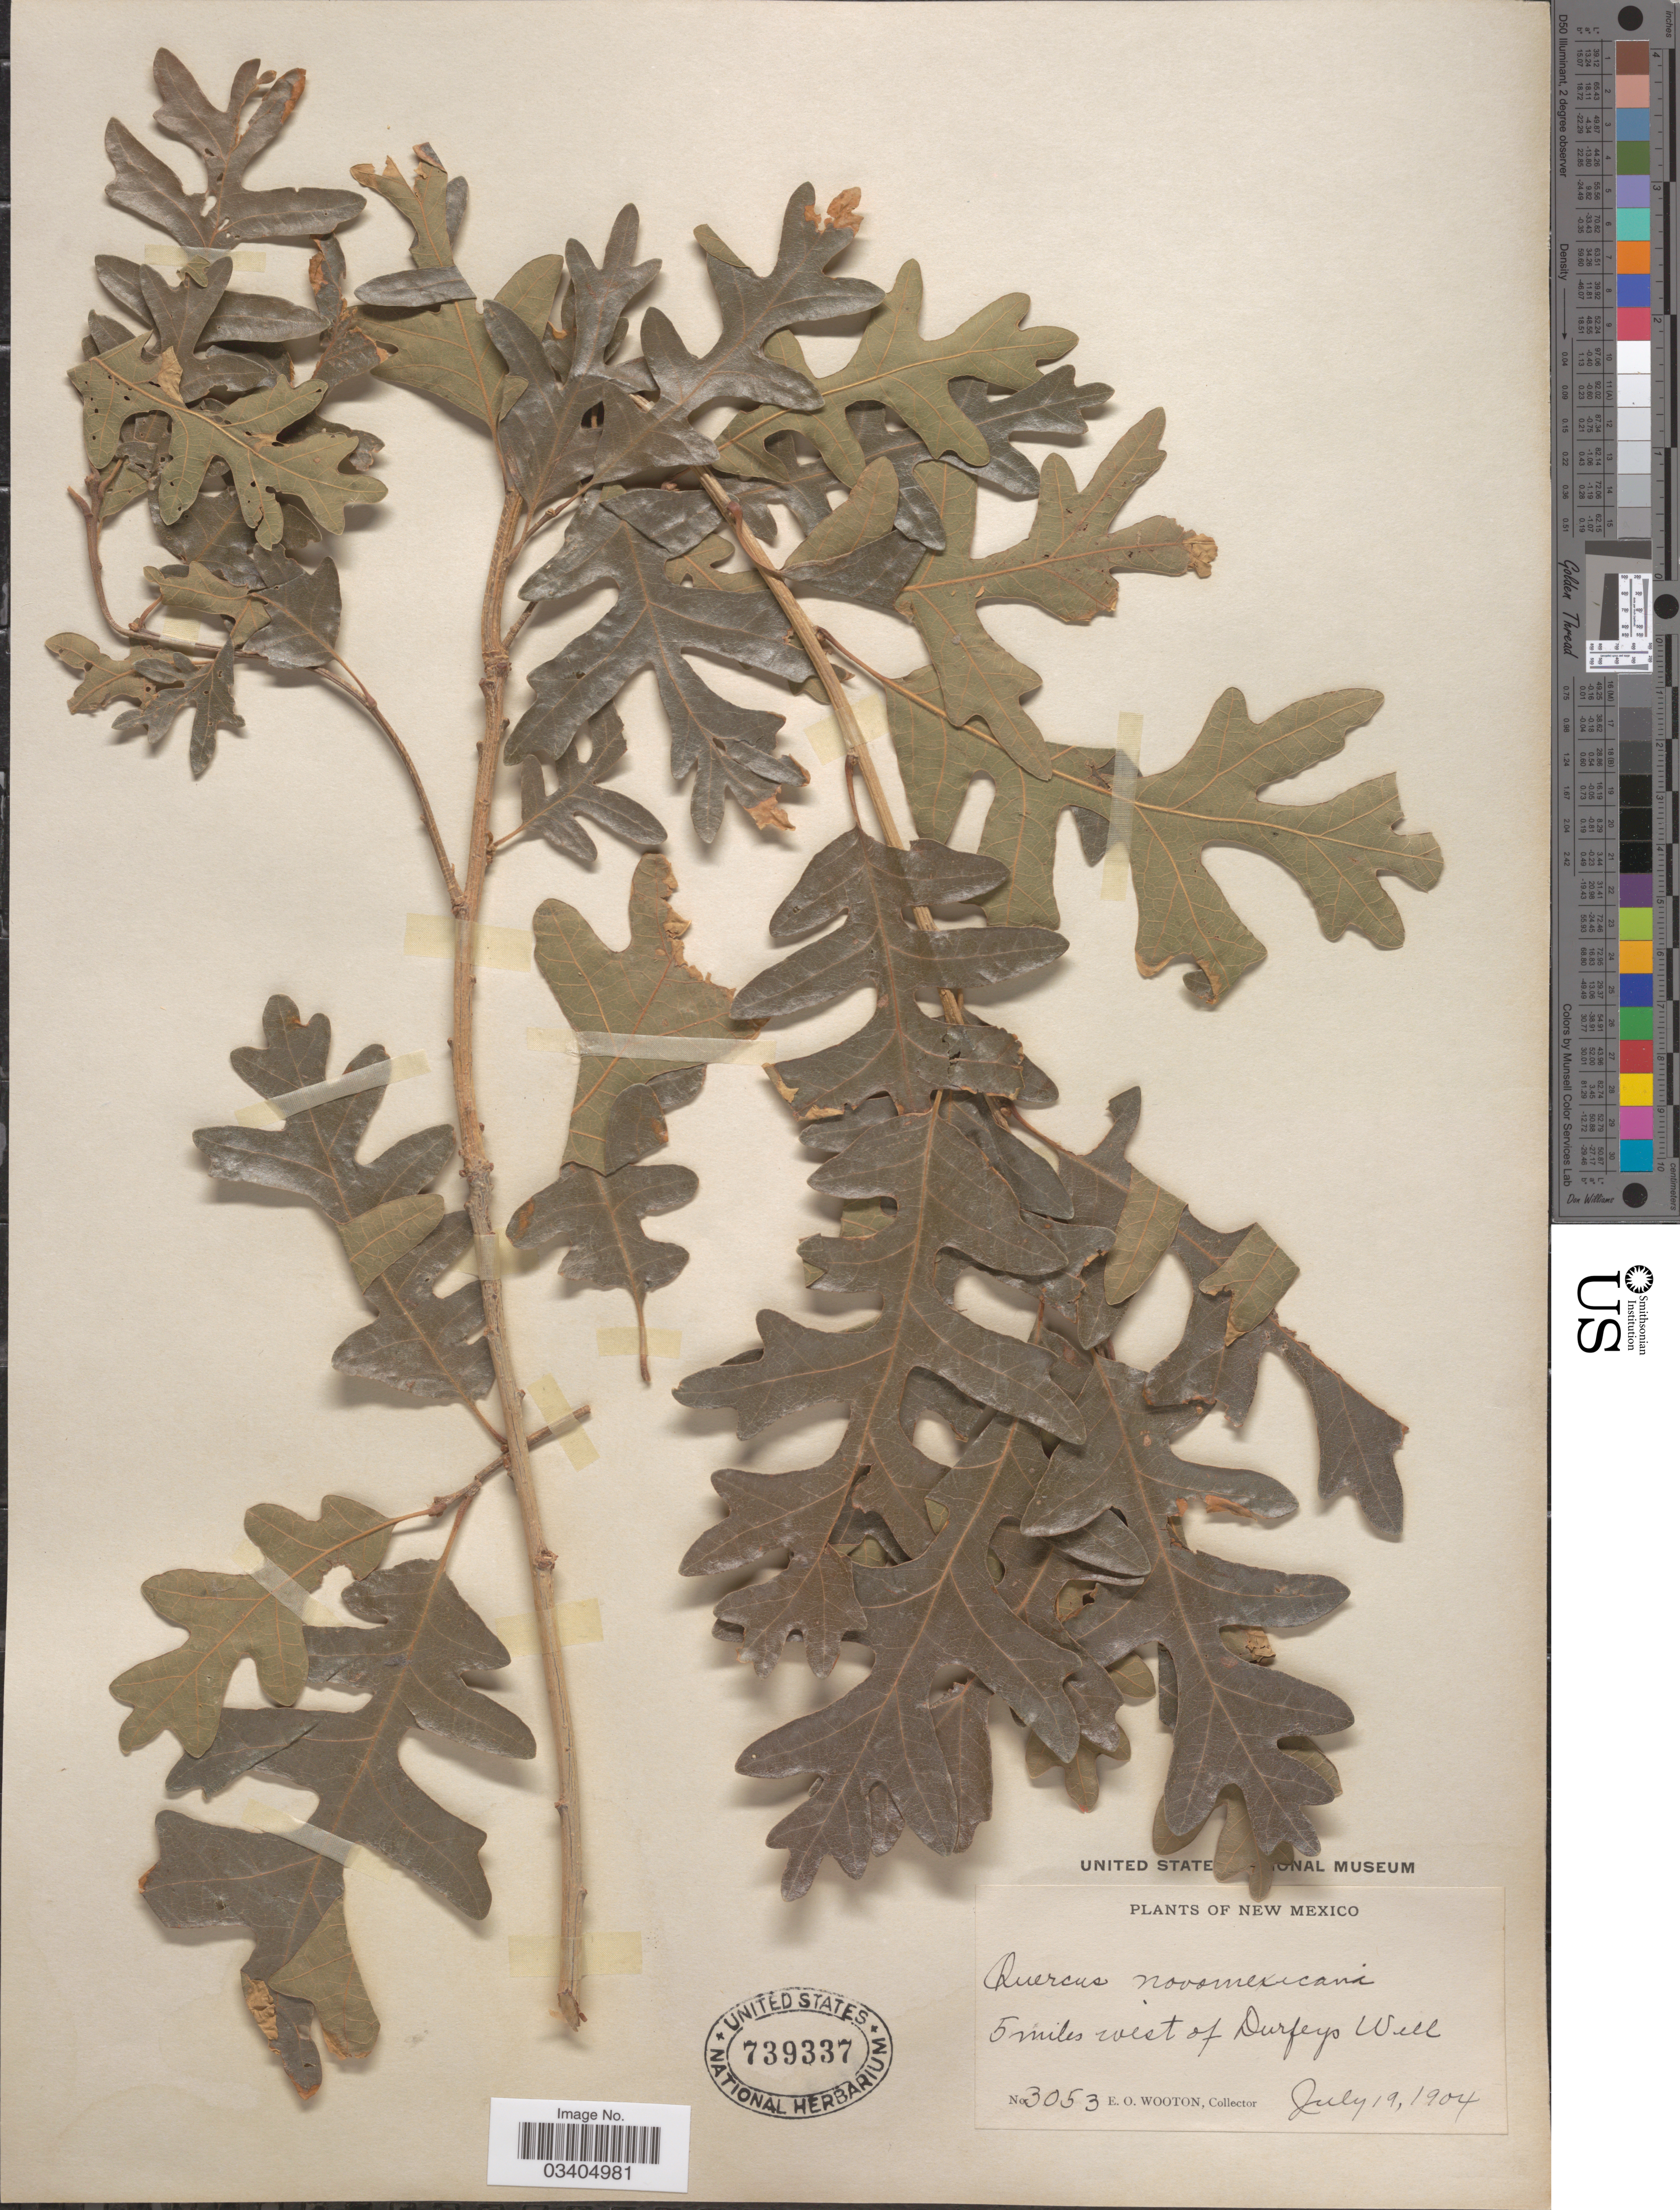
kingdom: Plantae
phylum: Tracheophyta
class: Magnoliopsida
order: Fagales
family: Fagaceae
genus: Quercus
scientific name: Quercus gambelii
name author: Nutt.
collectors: E. O. Wooton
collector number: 3053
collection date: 1904-07-19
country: United States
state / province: New Mexico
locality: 5 miles west of Durfego Well.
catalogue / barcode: US 739337